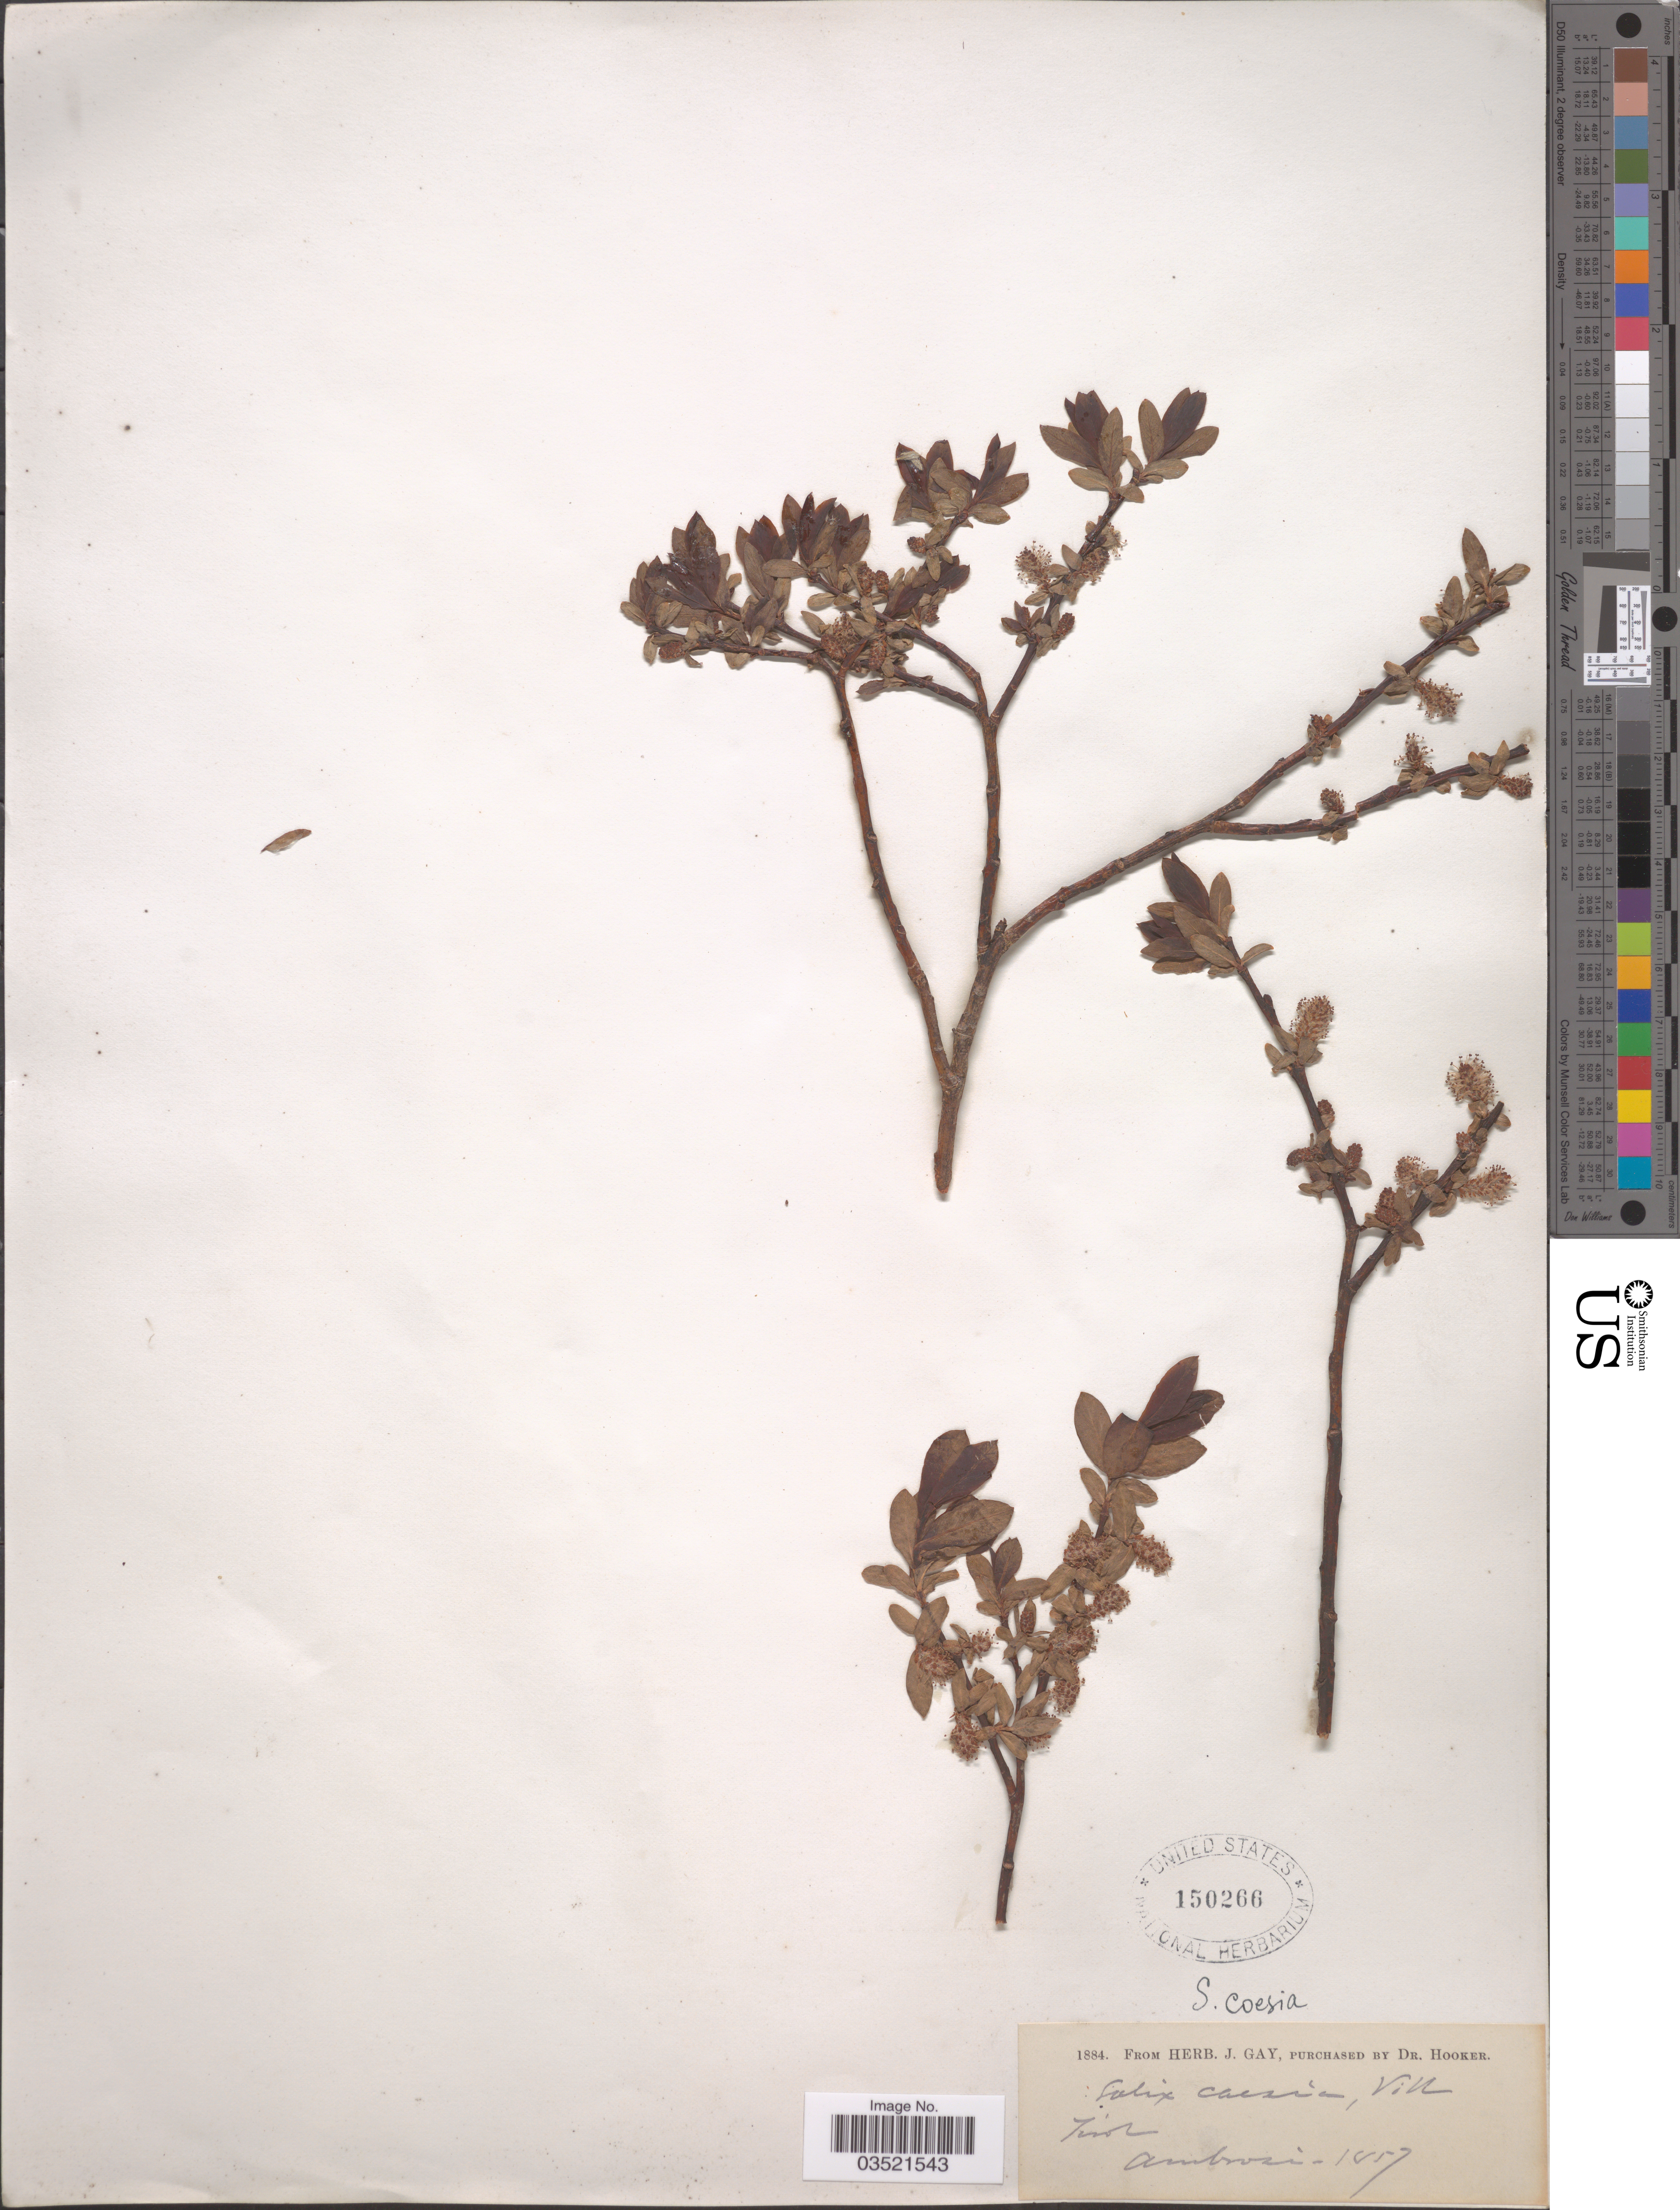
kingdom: Plantae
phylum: Tracheophyta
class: Magnoliopsida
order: Malpighiales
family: Salicaceae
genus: Salix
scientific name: Salix caesia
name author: Vill.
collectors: ex herb. J. Gay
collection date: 1857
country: Austria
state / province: Tirol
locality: Ambrosi.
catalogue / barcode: US 150266